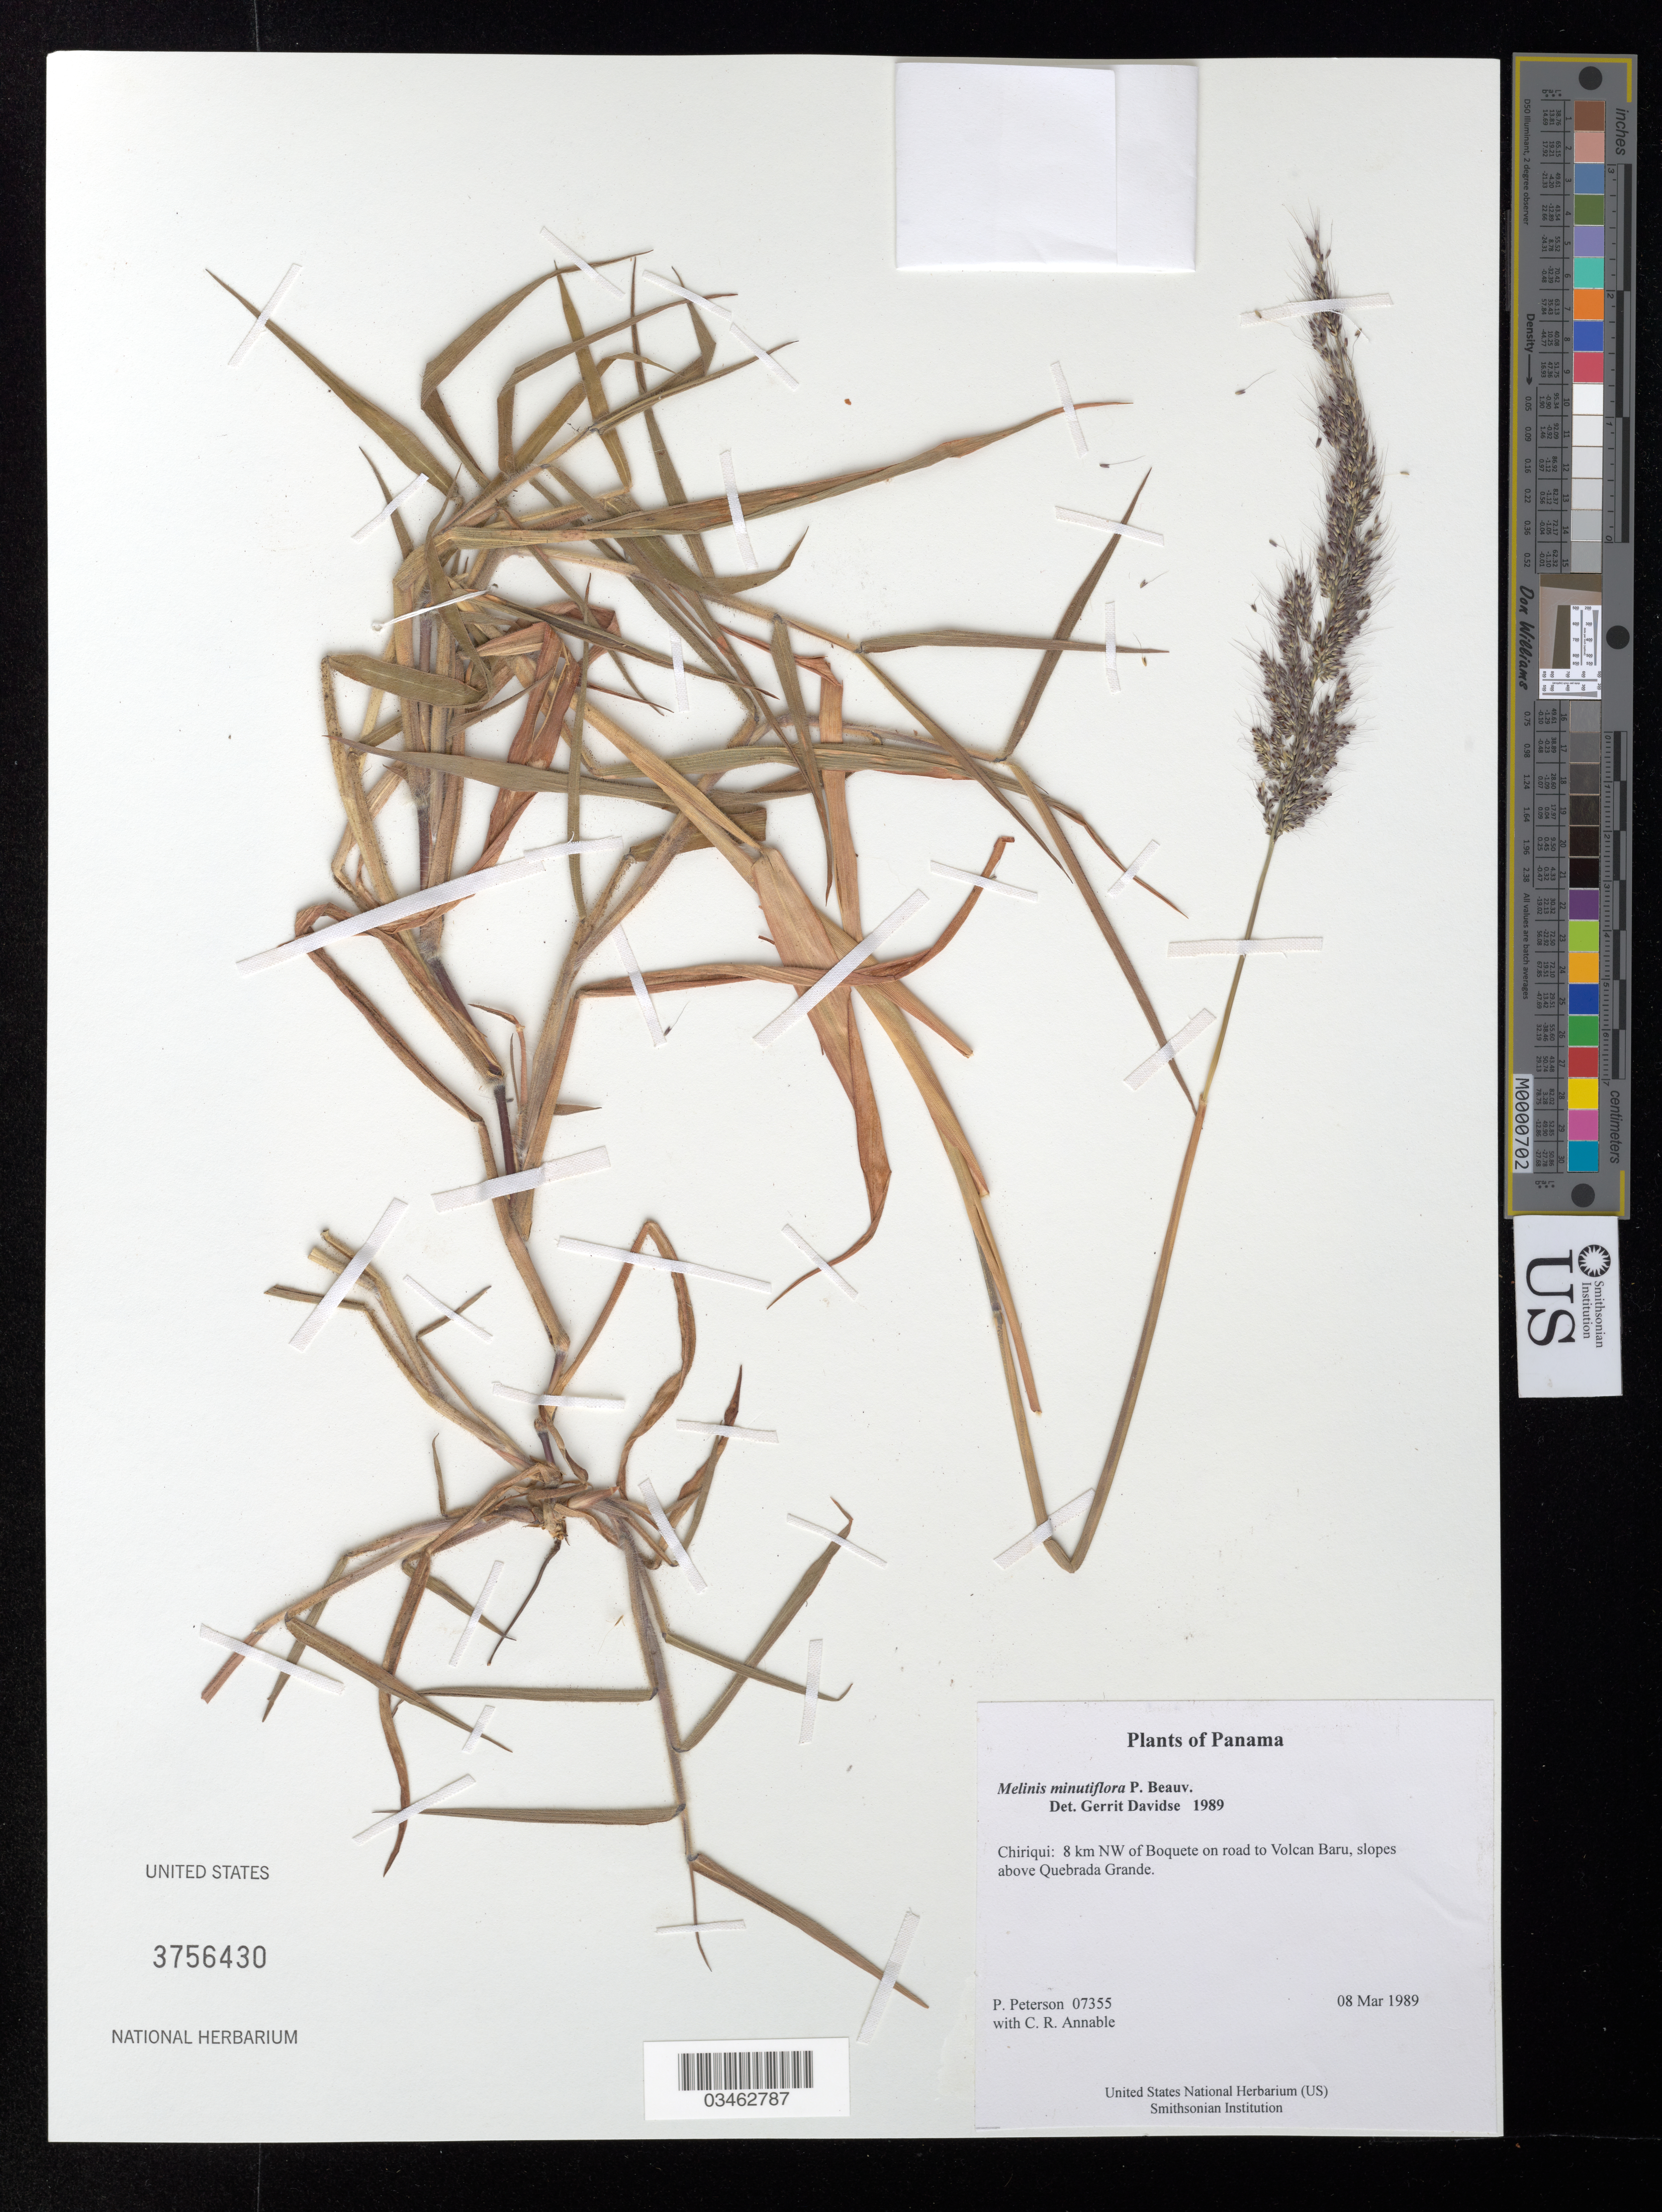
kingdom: Plantae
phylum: Tracheophyta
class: Liliopsida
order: Poales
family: Poaceae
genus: Melinis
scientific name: Melinis minutiflora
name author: P. Beauv.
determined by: Davidse, Gerrit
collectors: P. M. Peterson & C. R. Annable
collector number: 07355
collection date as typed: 08 Mar 1989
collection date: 1989-03-08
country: Panama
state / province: Chiriqui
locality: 8 km NW of Boquete on road to Volcan Baru, slopes above Quebrada Grande.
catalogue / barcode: US 3756430